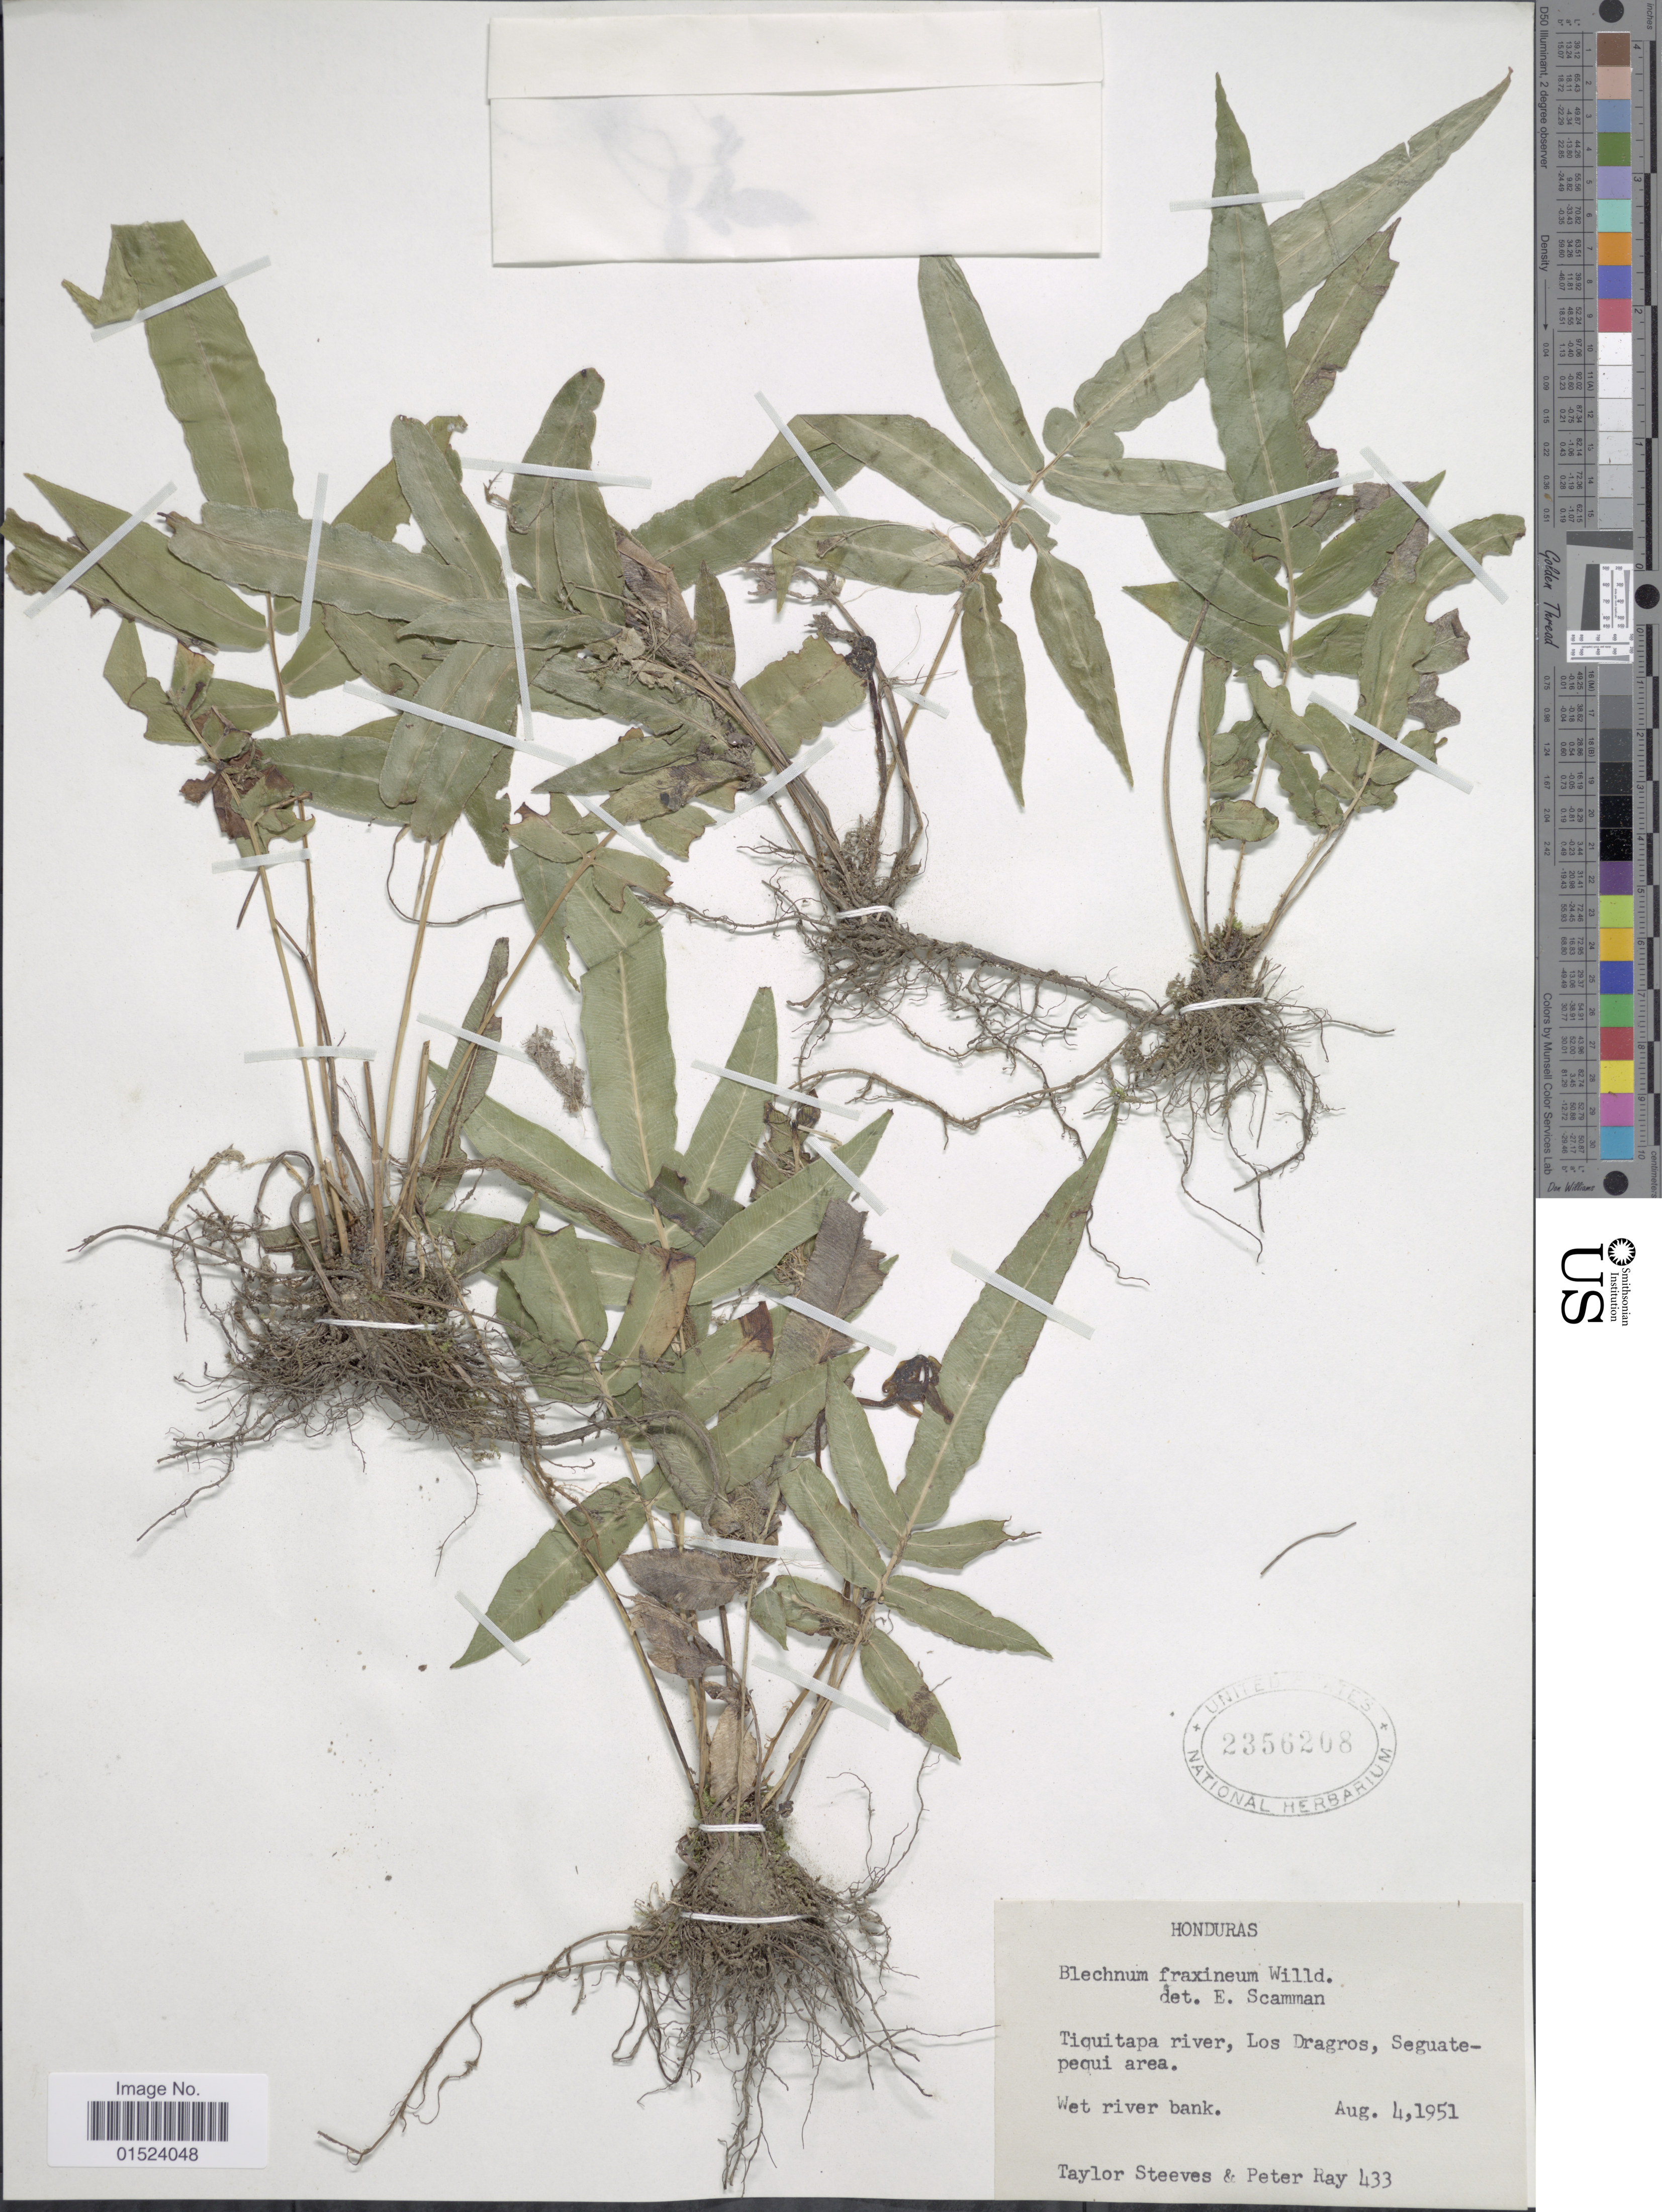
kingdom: Plantae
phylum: Tracheophyta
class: Polypodiopsida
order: Polypodiales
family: Blechnaceae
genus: Blechnum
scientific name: Blechnum gracile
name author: Kaulf.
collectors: T. Steeves & P. Ray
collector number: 433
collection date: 1951-08-04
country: Honduras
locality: Tiquitapa river, Los Dragros, Seguatepequi area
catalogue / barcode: US 2356208